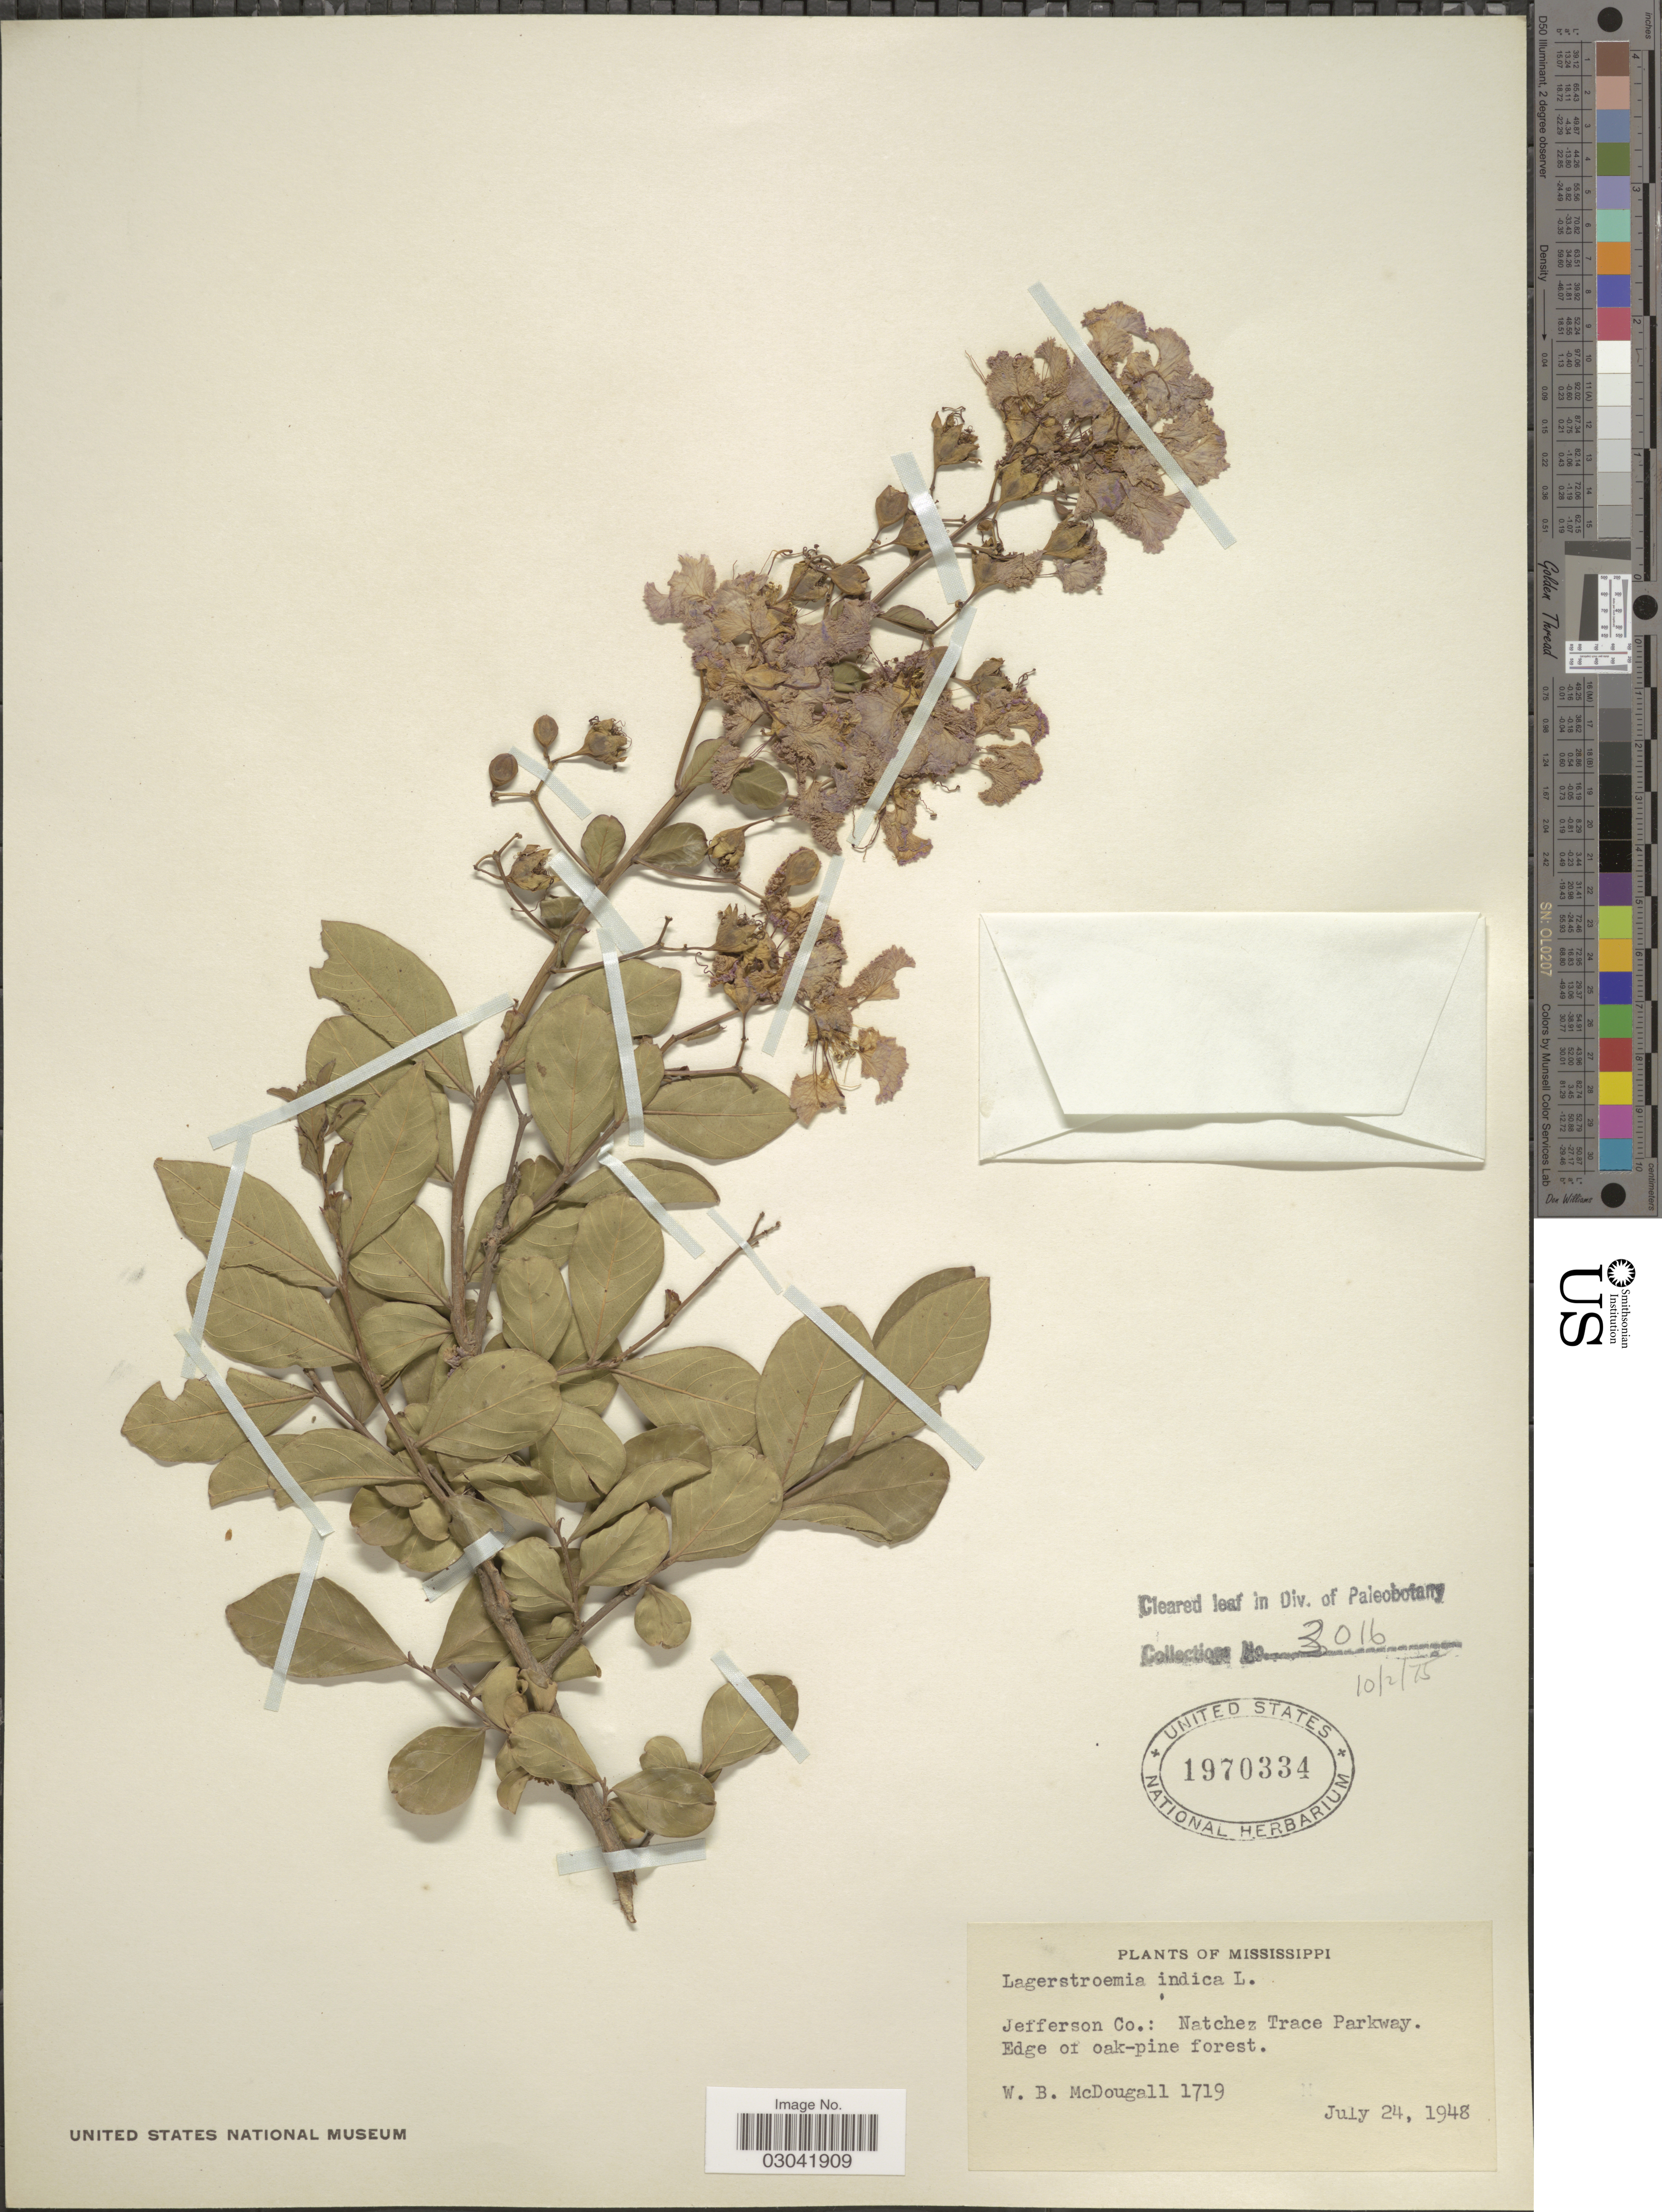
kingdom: Plantae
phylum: Tracheophyta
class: Magnoliopsida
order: Myrtales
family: Lythraceae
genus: Lagerstroemia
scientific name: Lagerstroemia indica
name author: L.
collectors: W. B. McDougall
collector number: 1719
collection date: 1948-07-24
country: United States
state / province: Mississippi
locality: Jefferson Co.: Natchez Trace Parkway. Edge of oak-pine forest.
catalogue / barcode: US 1970334